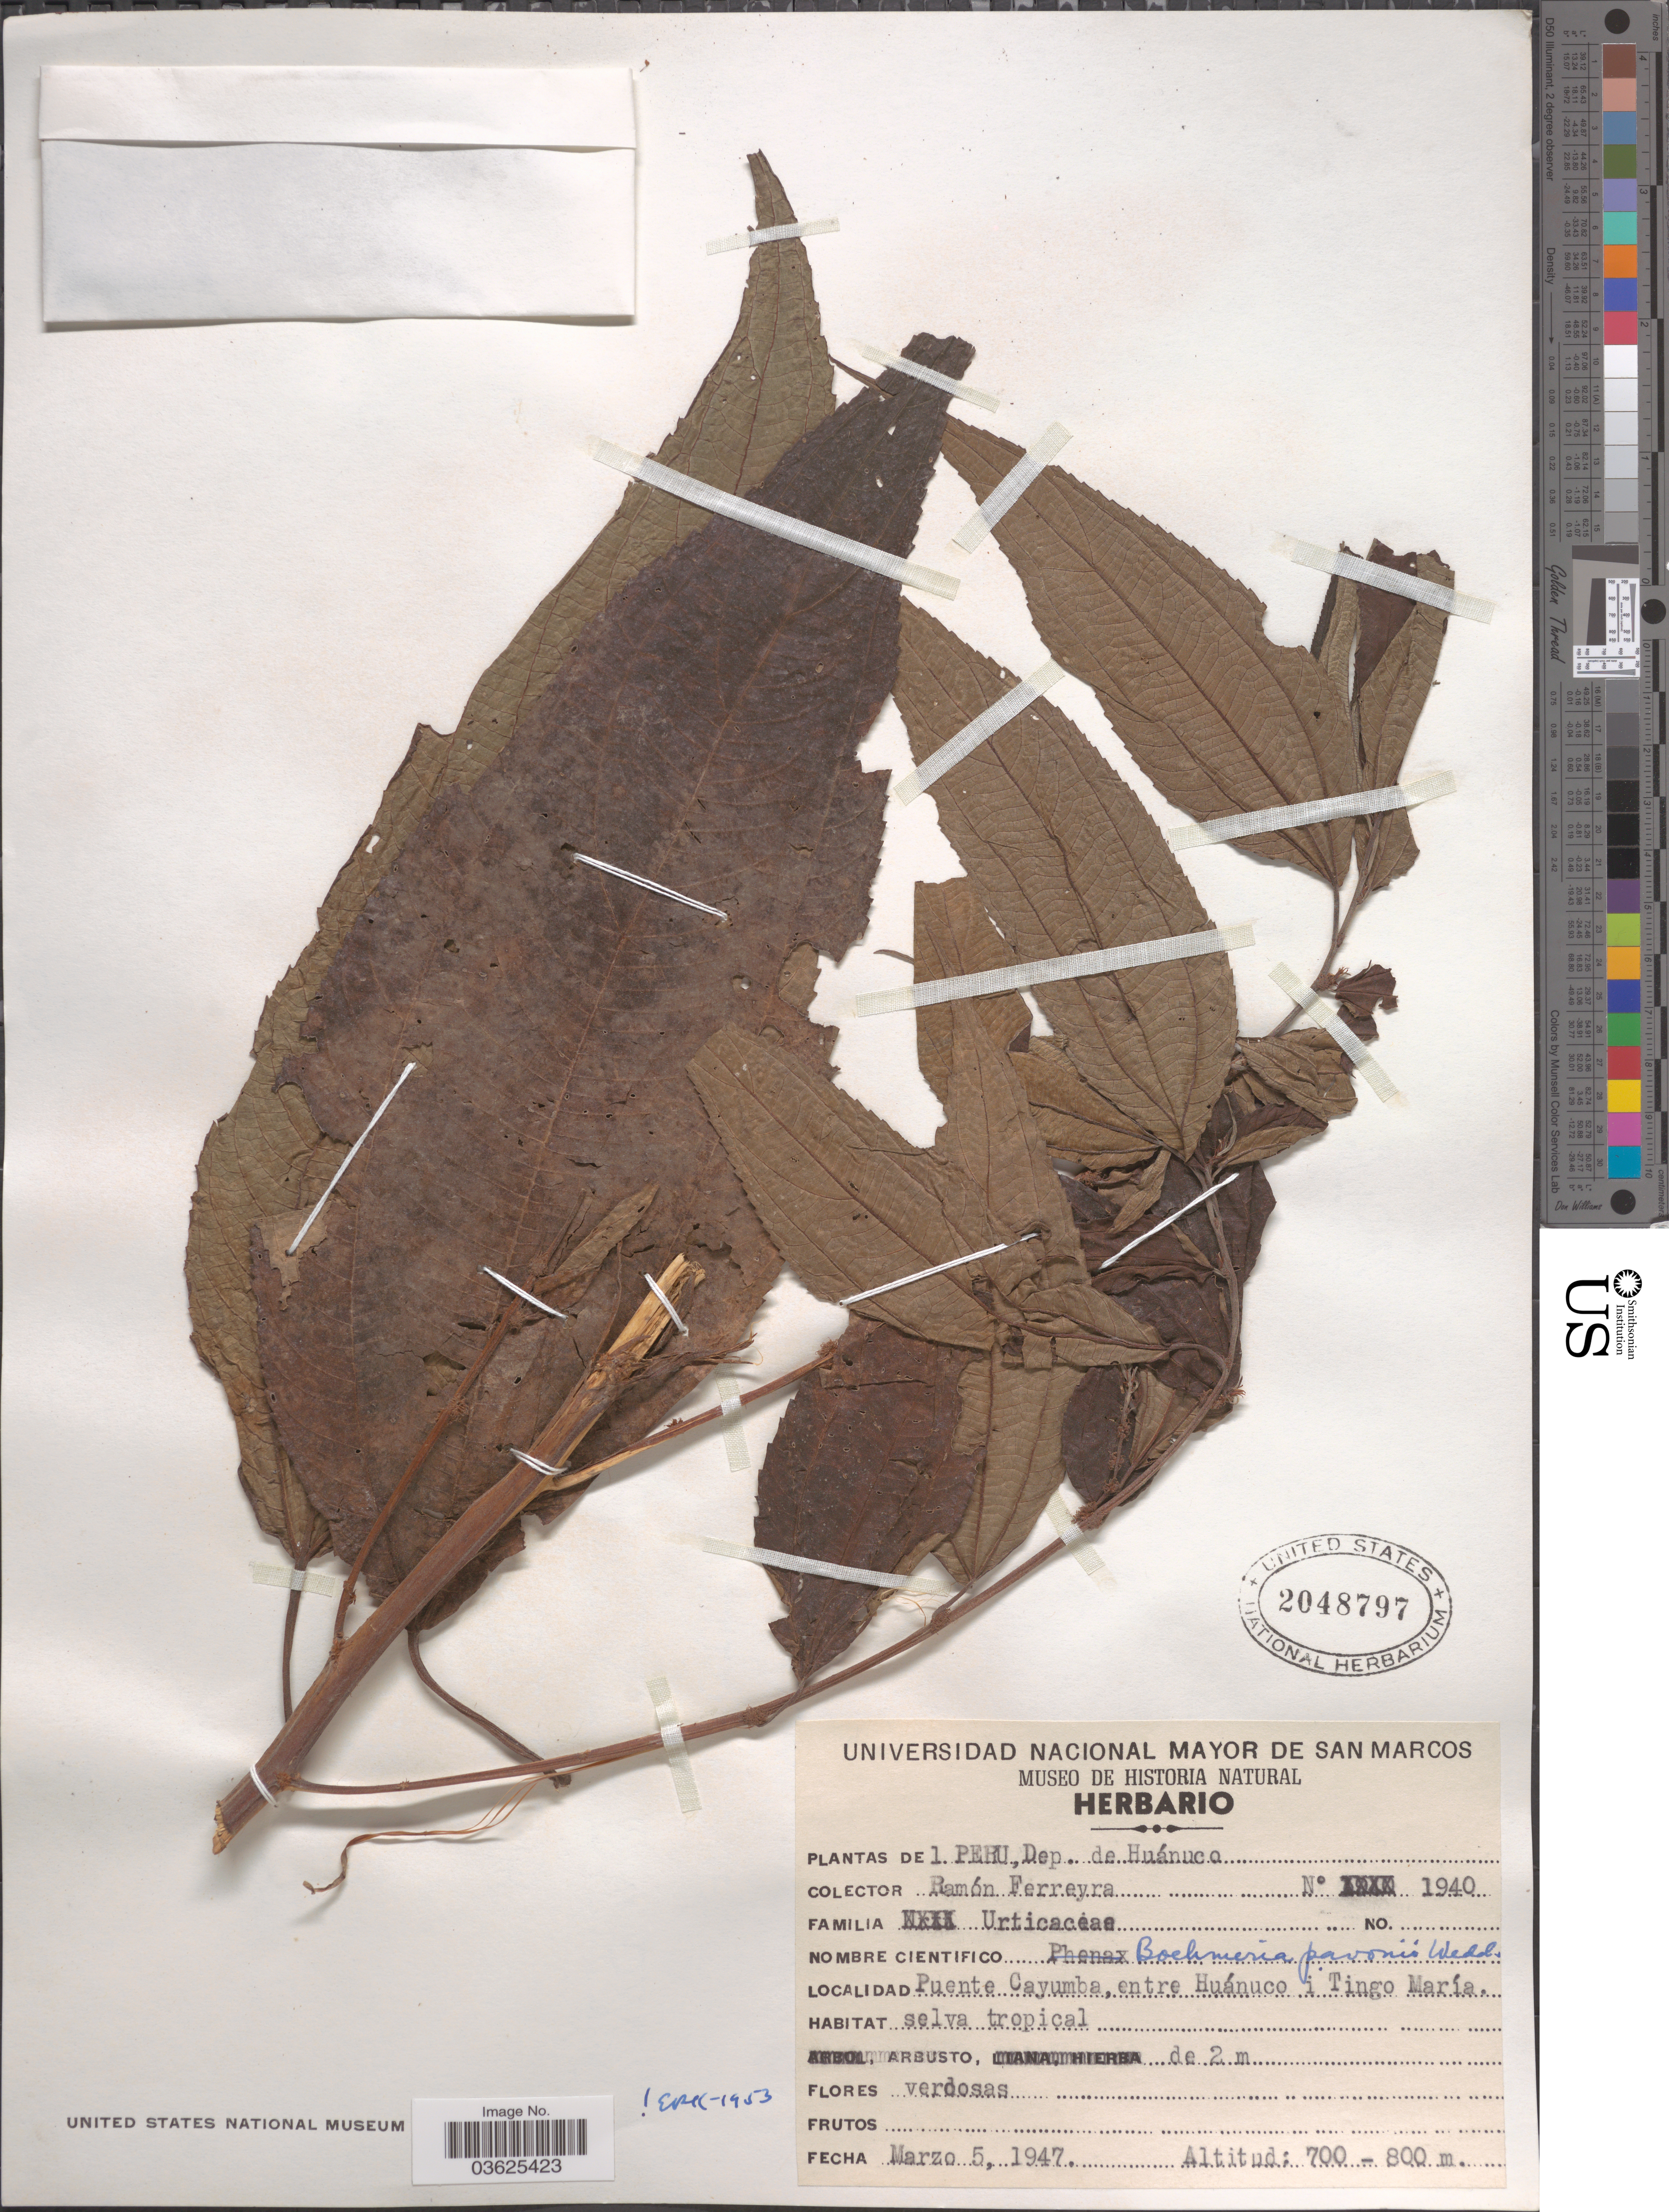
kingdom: Plantae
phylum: Tracheophyta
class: Magnoliopsida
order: Rosales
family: Urticaceae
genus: Boehmeria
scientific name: Boehmeria pavonii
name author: Wedd.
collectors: R. A. Ferreyra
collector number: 1940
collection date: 1947-03-05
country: Peru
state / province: Huánuco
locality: Puente Cayumba, entre Huánuco i Tingo María.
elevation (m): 700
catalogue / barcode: US 2048797